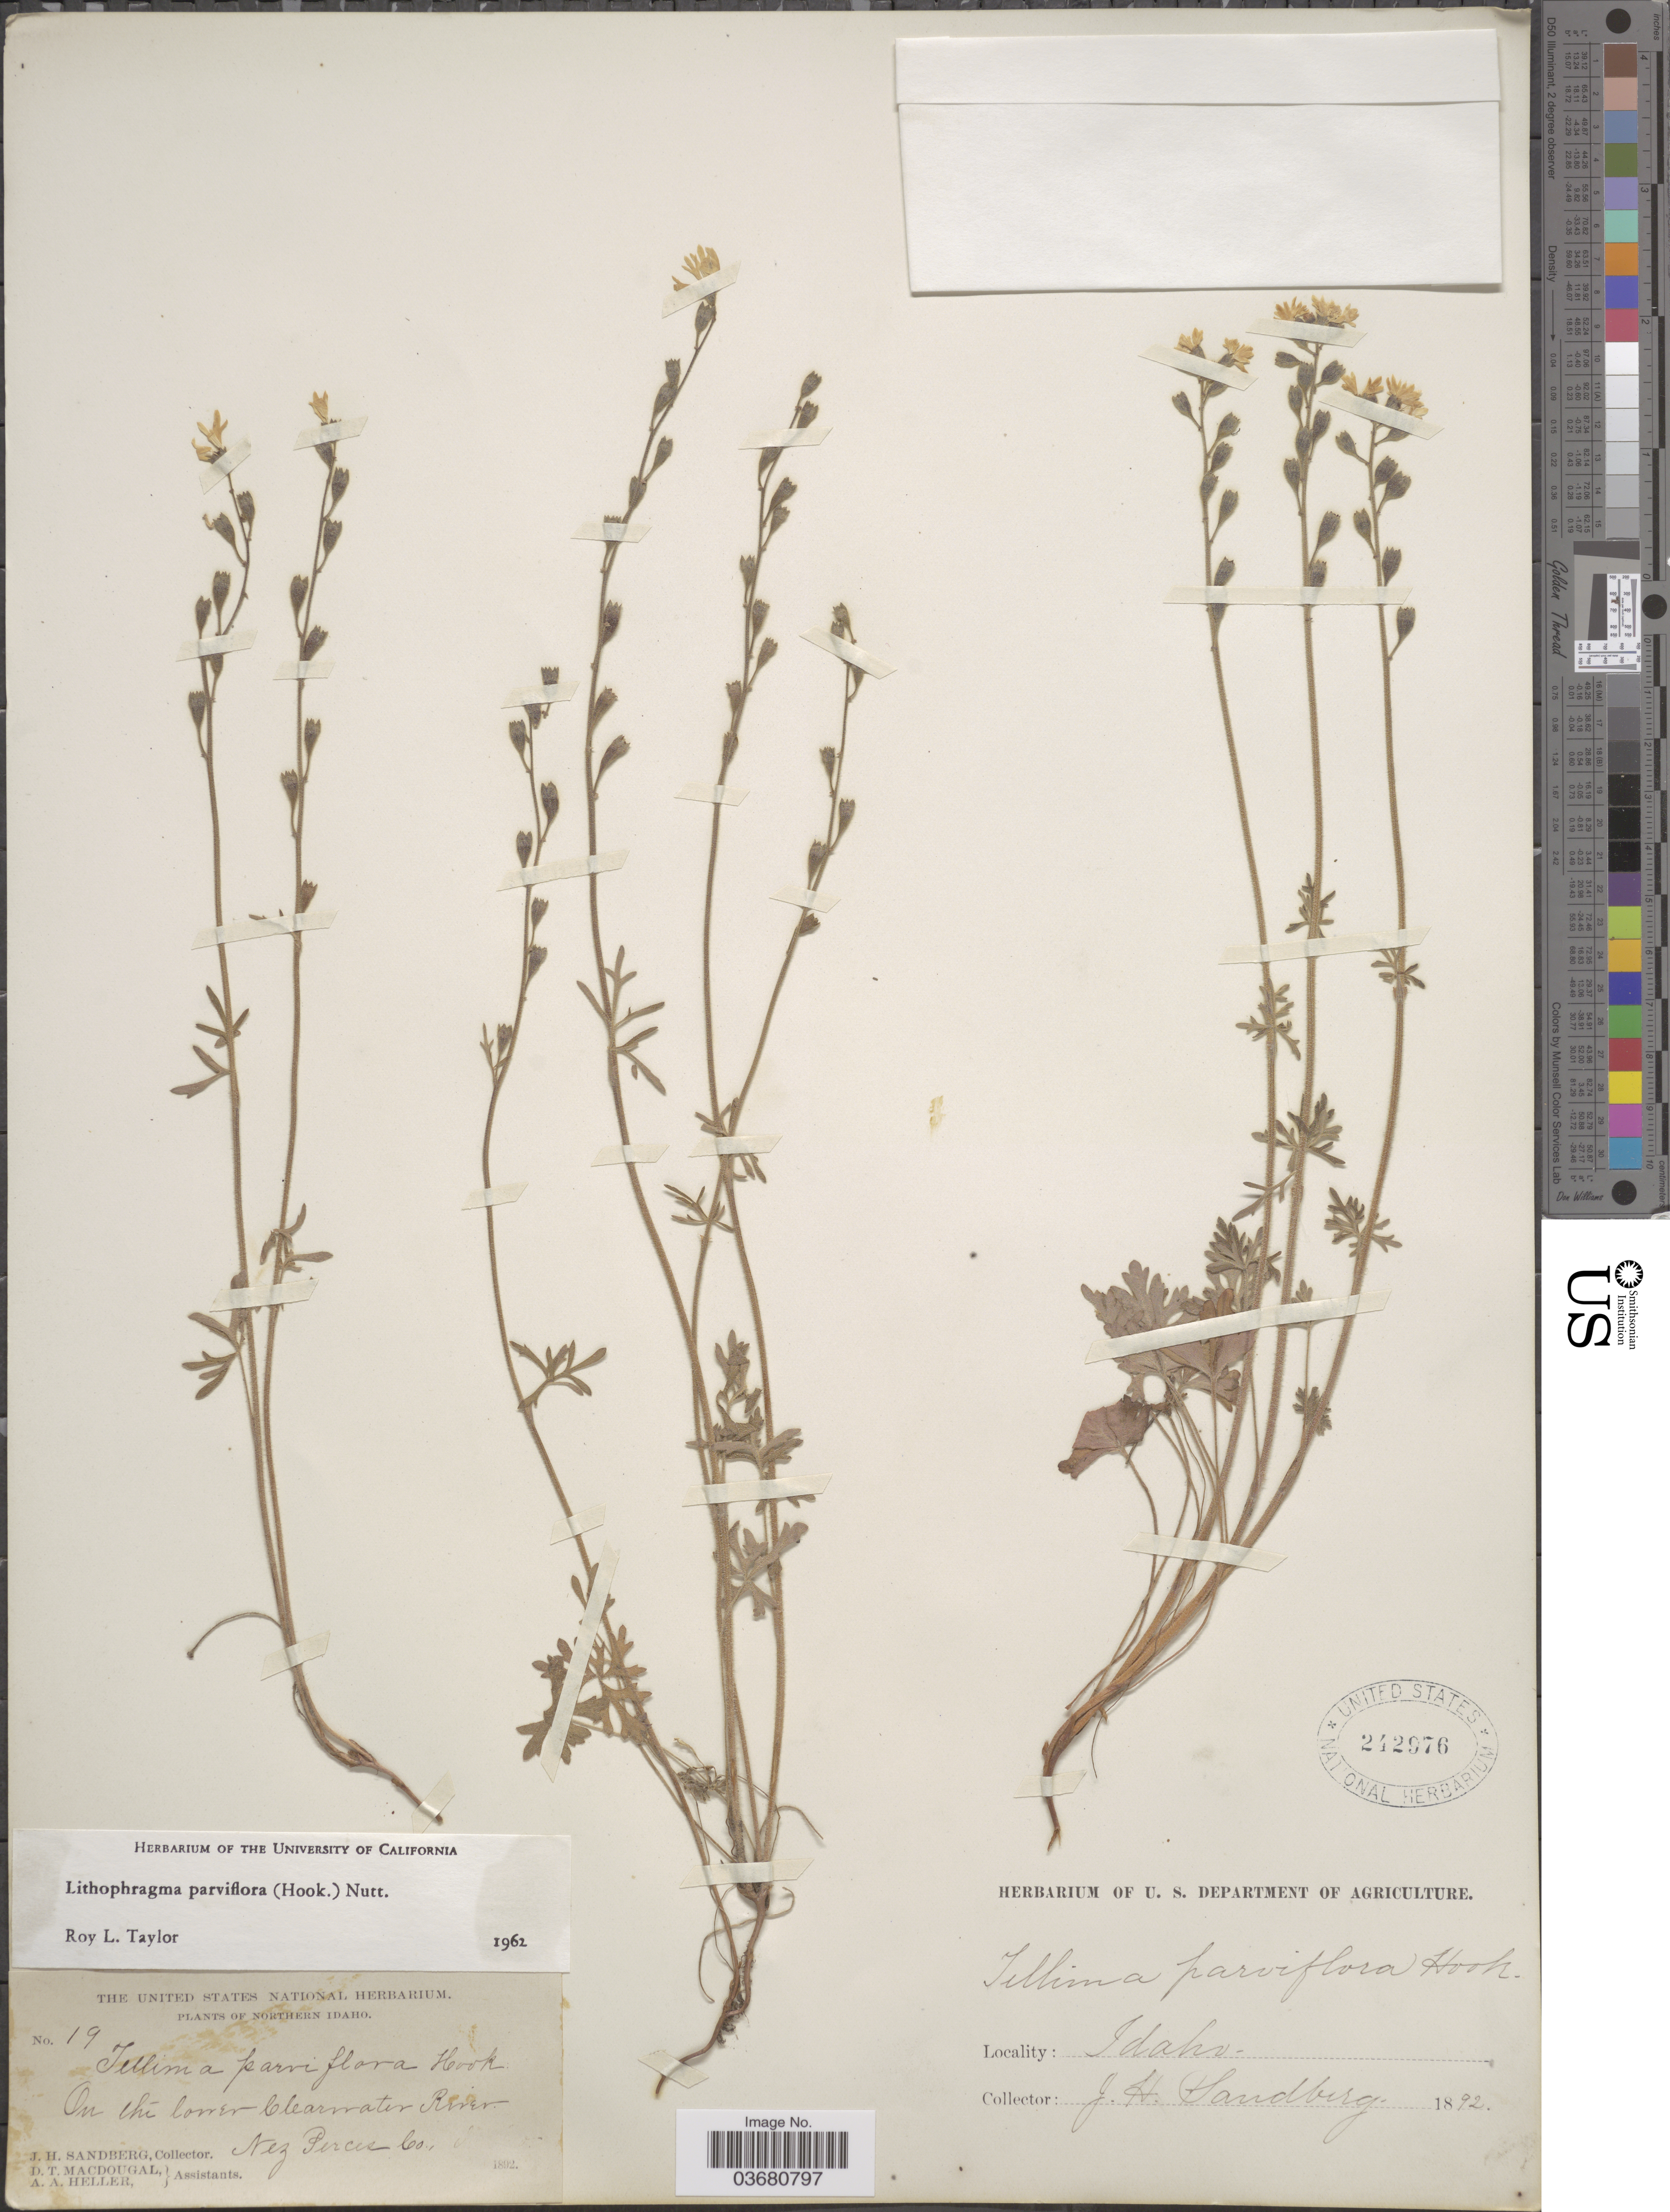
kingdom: Plantae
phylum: Tracheophyta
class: Magnoliopsida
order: Saxifragales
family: Saxifragaceae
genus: Lithophragma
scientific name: Lithophragma parviflorum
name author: (Hook.) Nutt.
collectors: J. H. Sandberg, D. T. MacDougal & A. A. Heller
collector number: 19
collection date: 1892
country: United States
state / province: Idaho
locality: Northern Idaho. On the lower Clearwater River. Nez Perces Co.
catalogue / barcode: US 242976